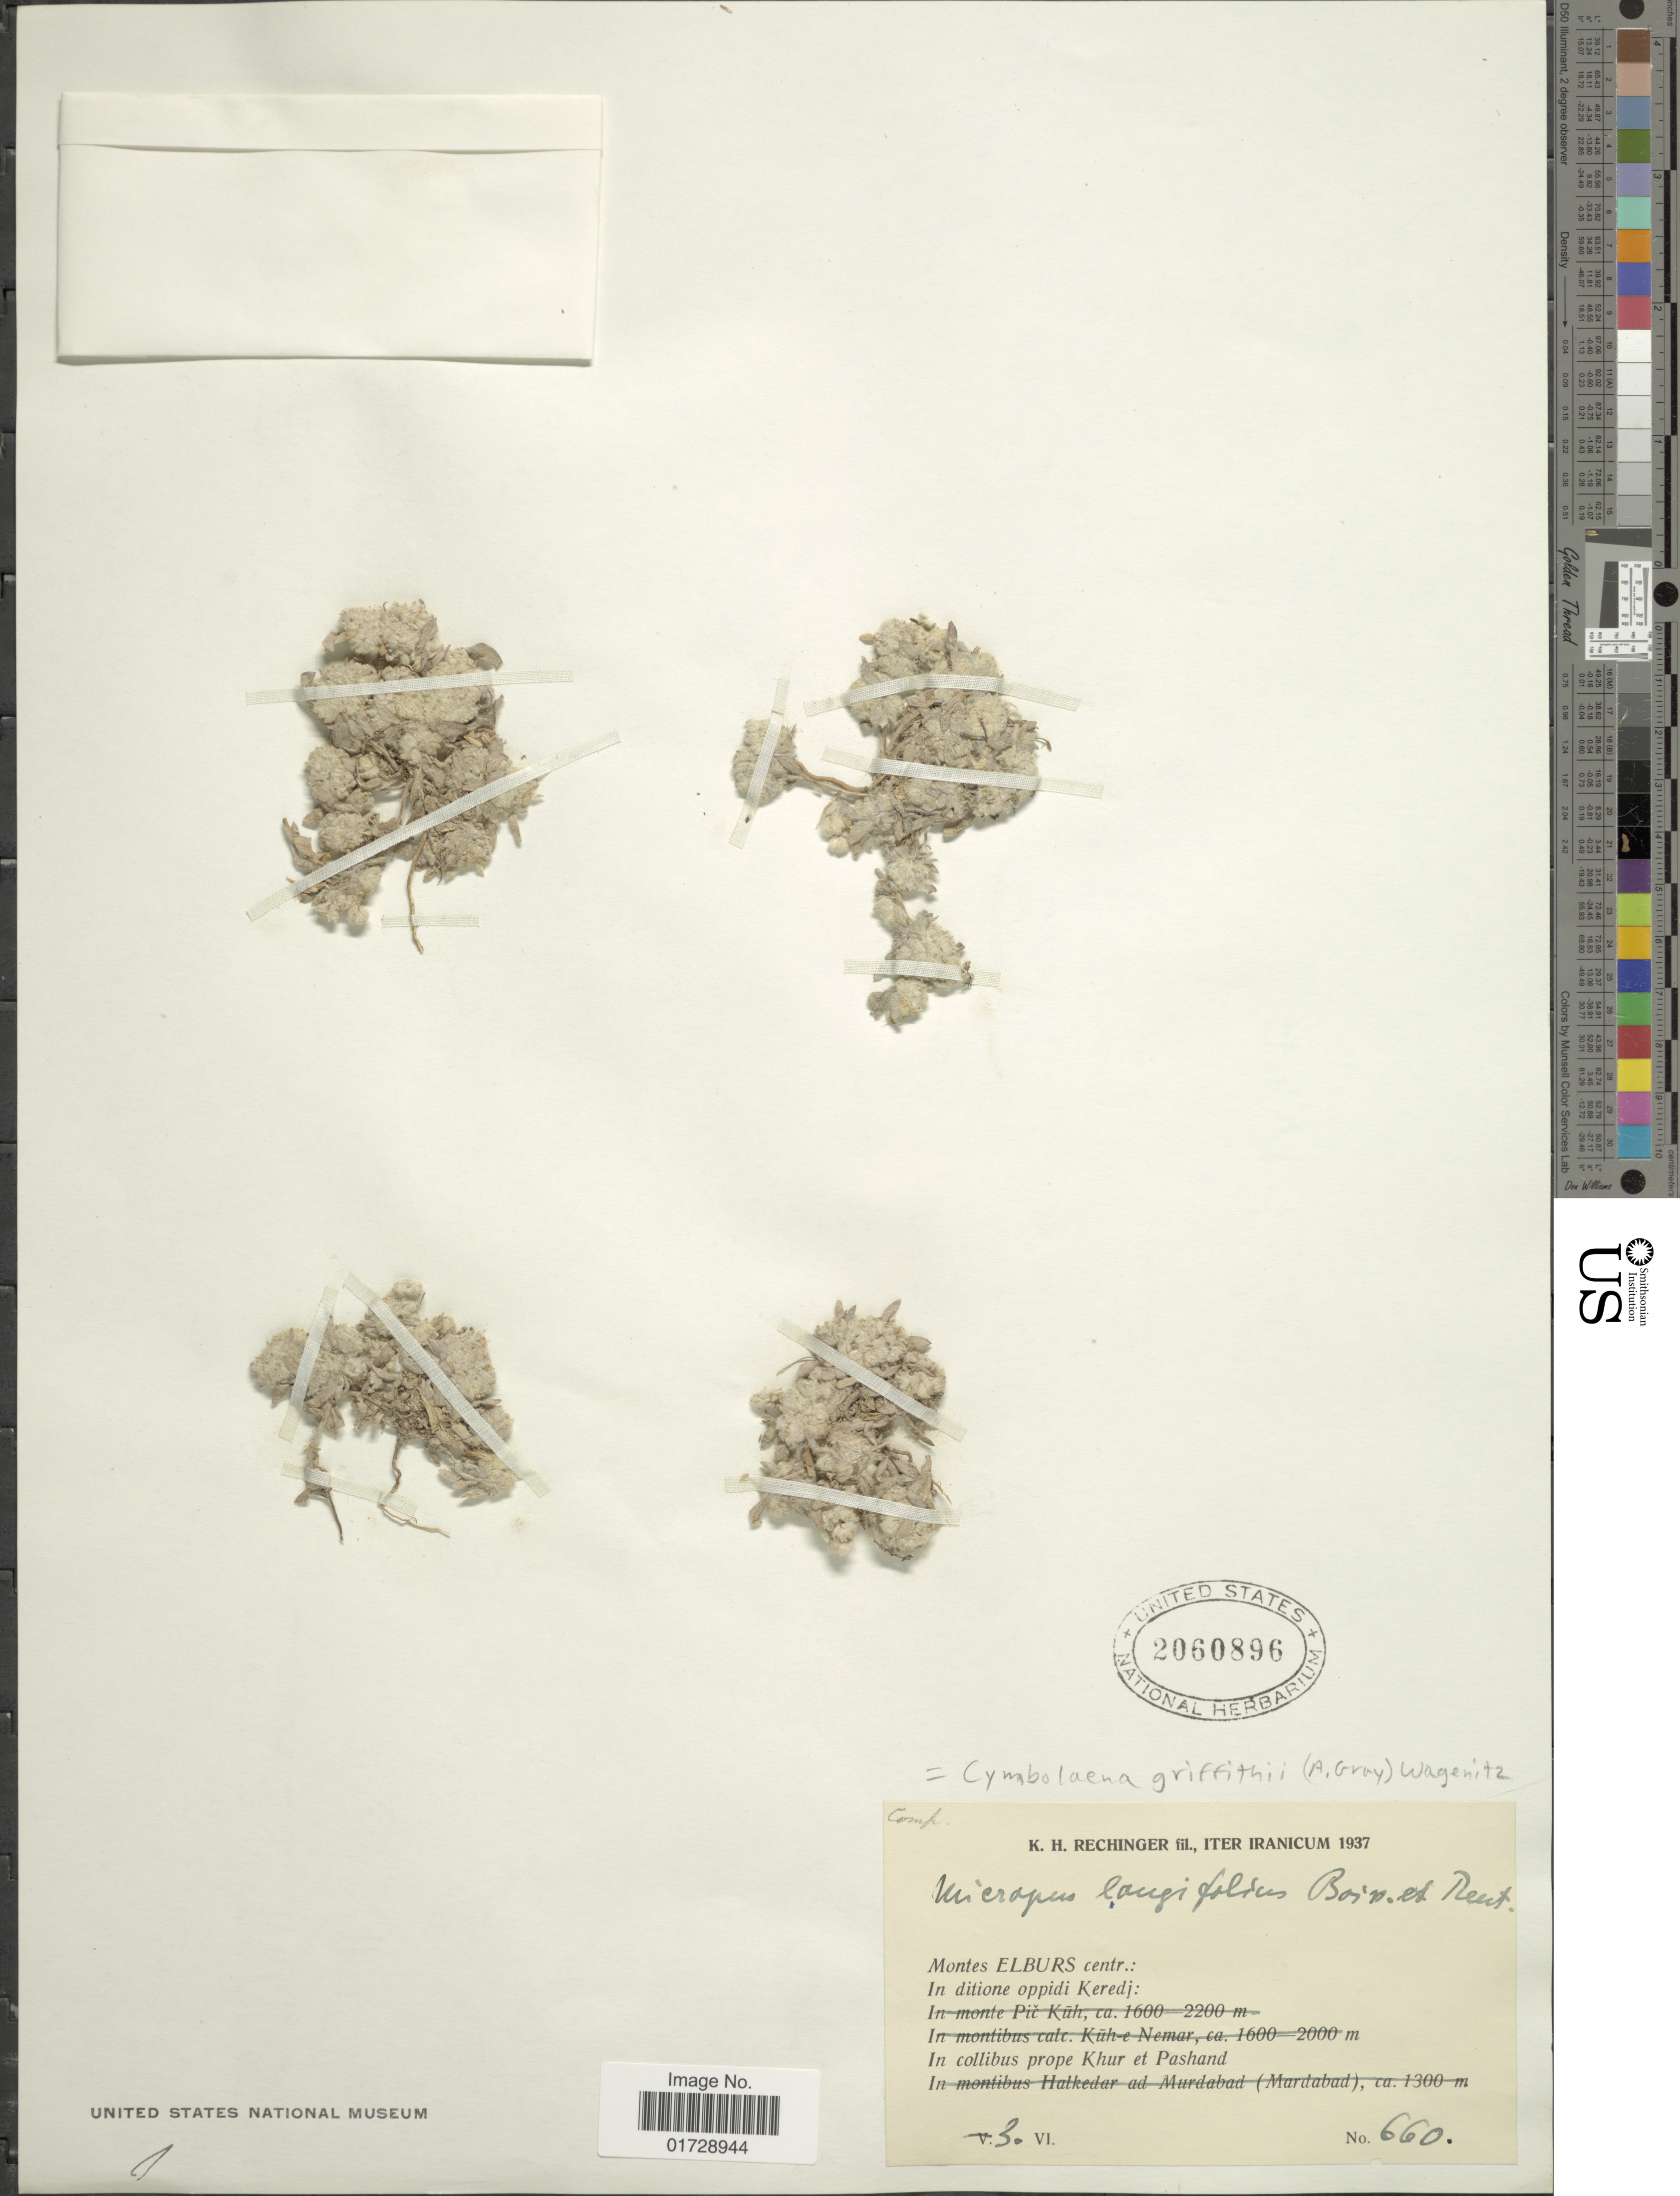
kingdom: Plantae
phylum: Tracheophyta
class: Magnoliopsida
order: Asterales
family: Asteraceae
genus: Cymbolaena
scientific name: Cymbolaena griffithii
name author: (A. Gray) Wagenitz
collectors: K. H. Rechinger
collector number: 660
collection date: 1937-05-03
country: Russian Federation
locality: Montes Elburs centr: in ditione oppidi Keredj: In Collibus prope Khur et Pashand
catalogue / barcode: US 2060896